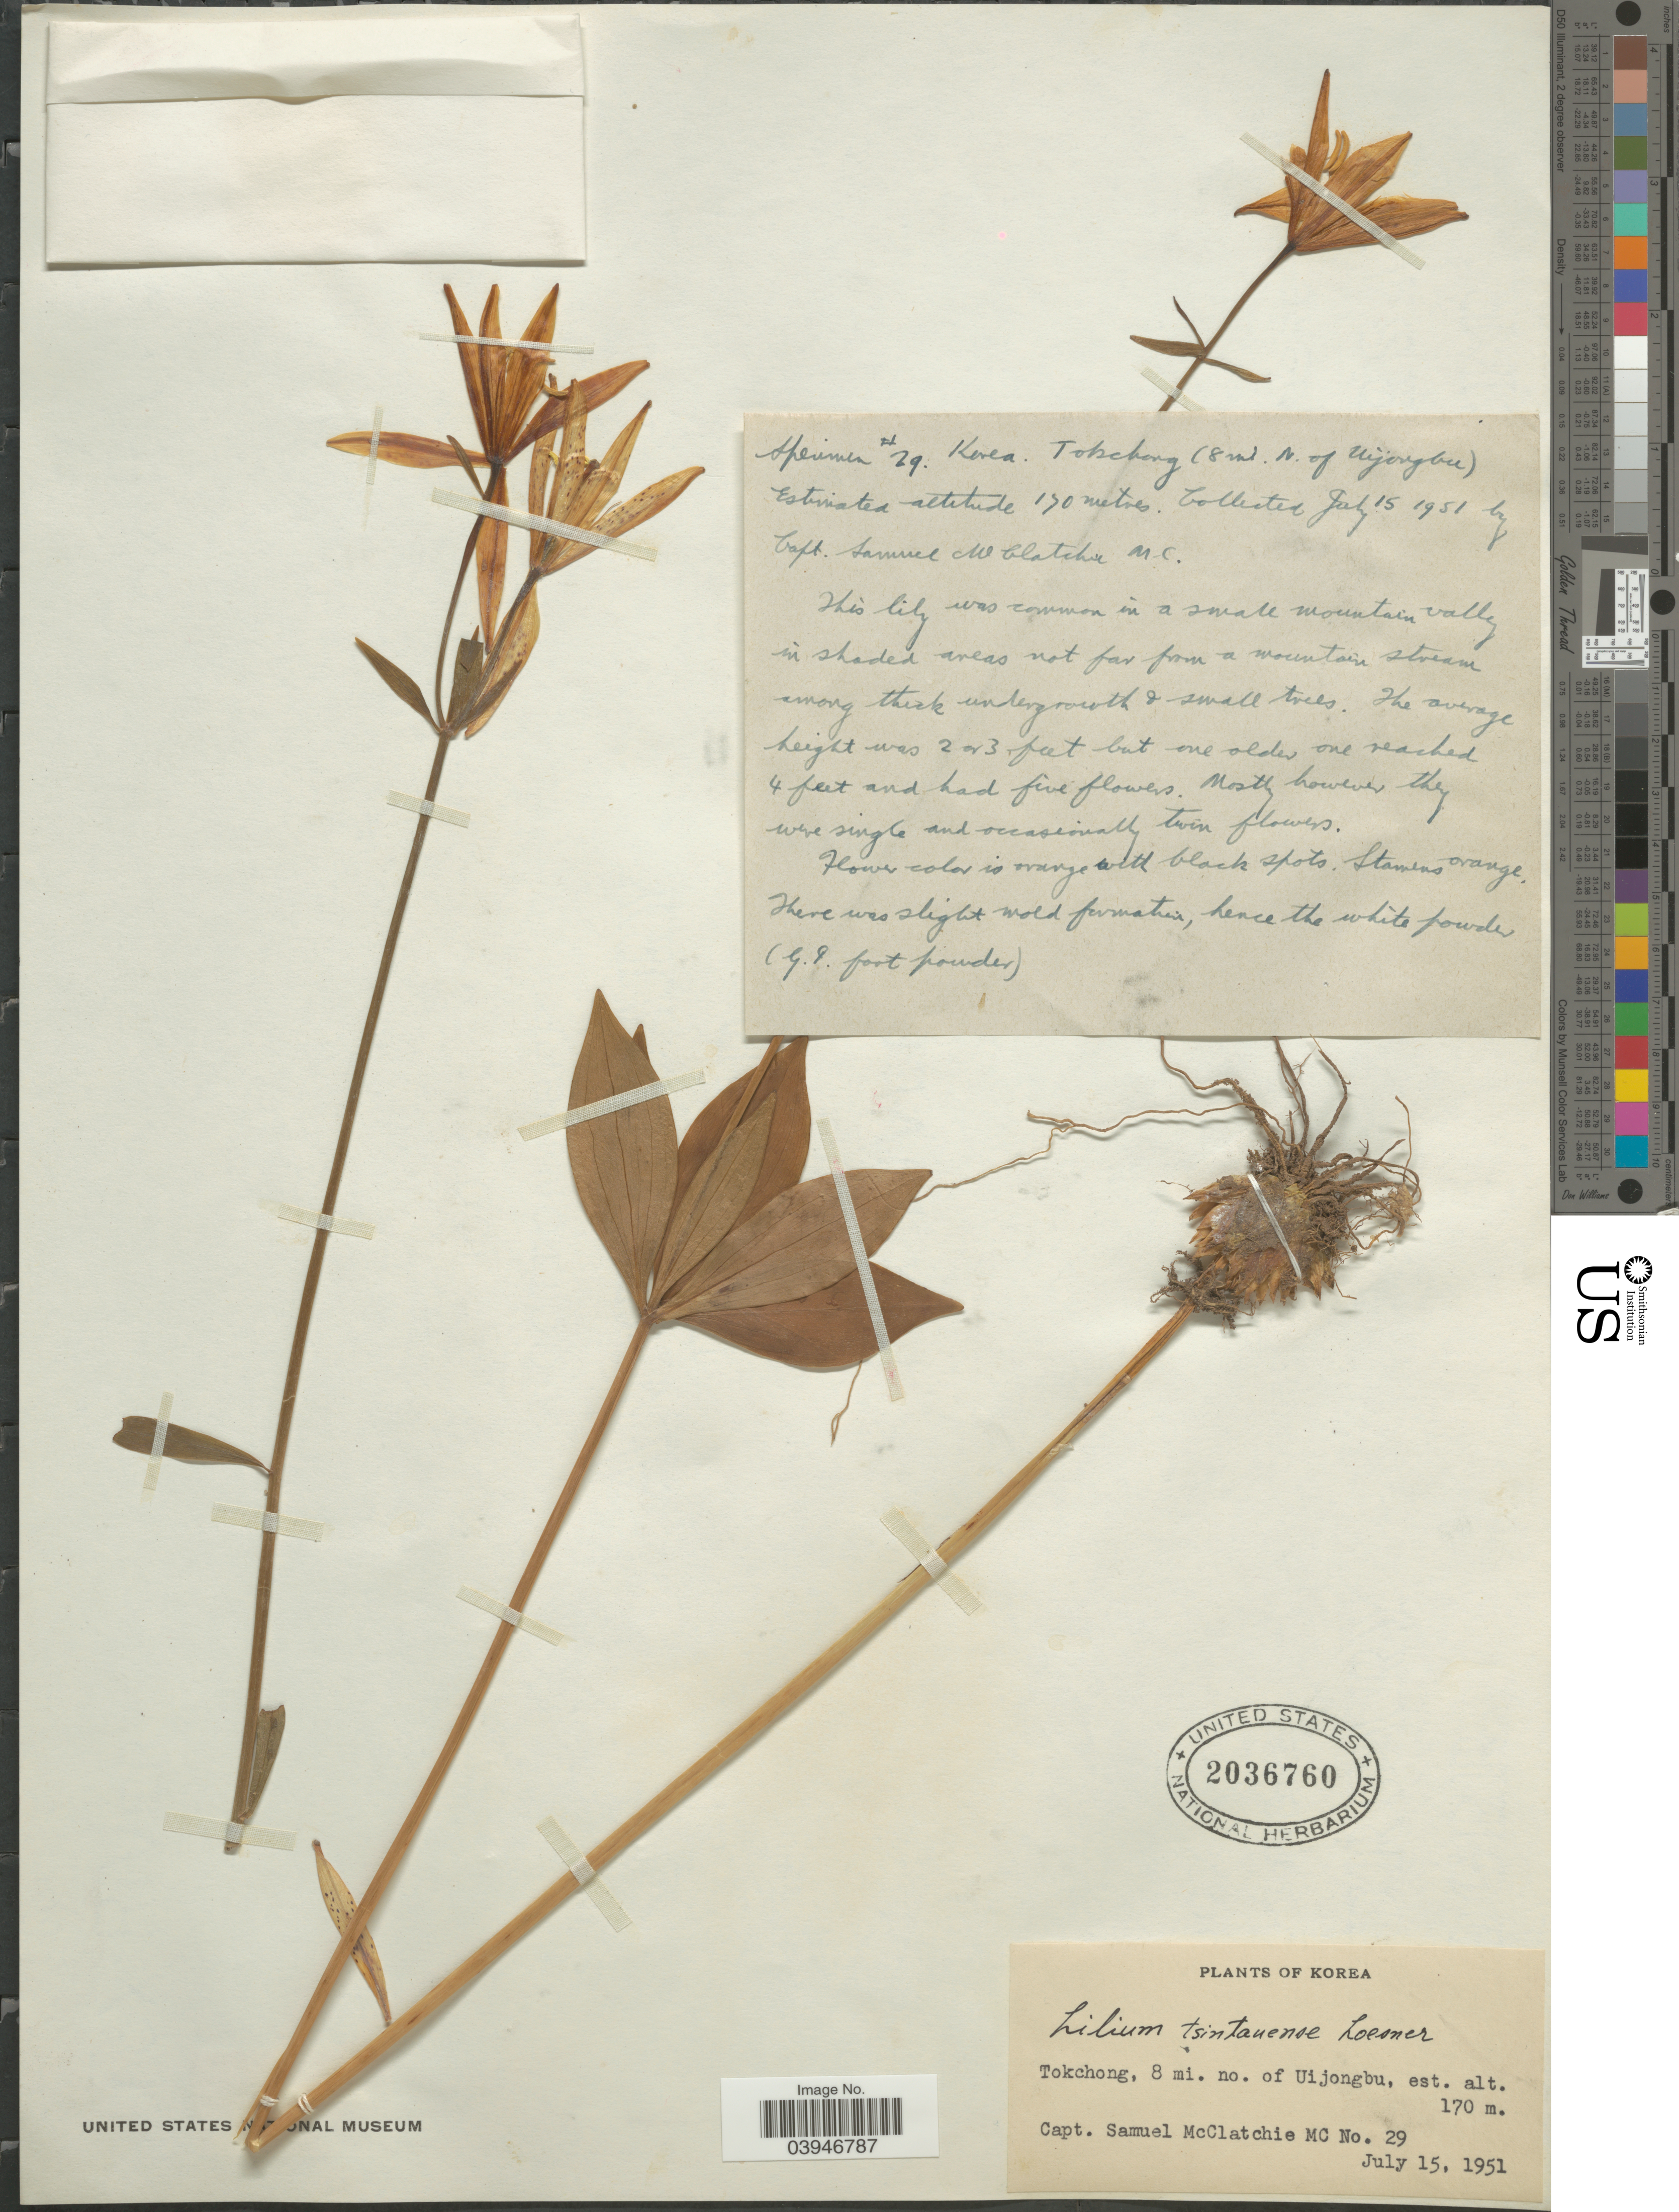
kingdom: Plantae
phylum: Tracheophyta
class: Liliopsida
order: Liliales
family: Liliaceae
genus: Lilium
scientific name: Lilium tsingtauense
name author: Gilg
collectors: S. McClatchie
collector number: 29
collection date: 1951-07-15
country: North Korea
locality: Korea. Tokchong, 8 mi. no. of Uijongbu.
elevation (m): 170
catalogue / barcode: US 2036760